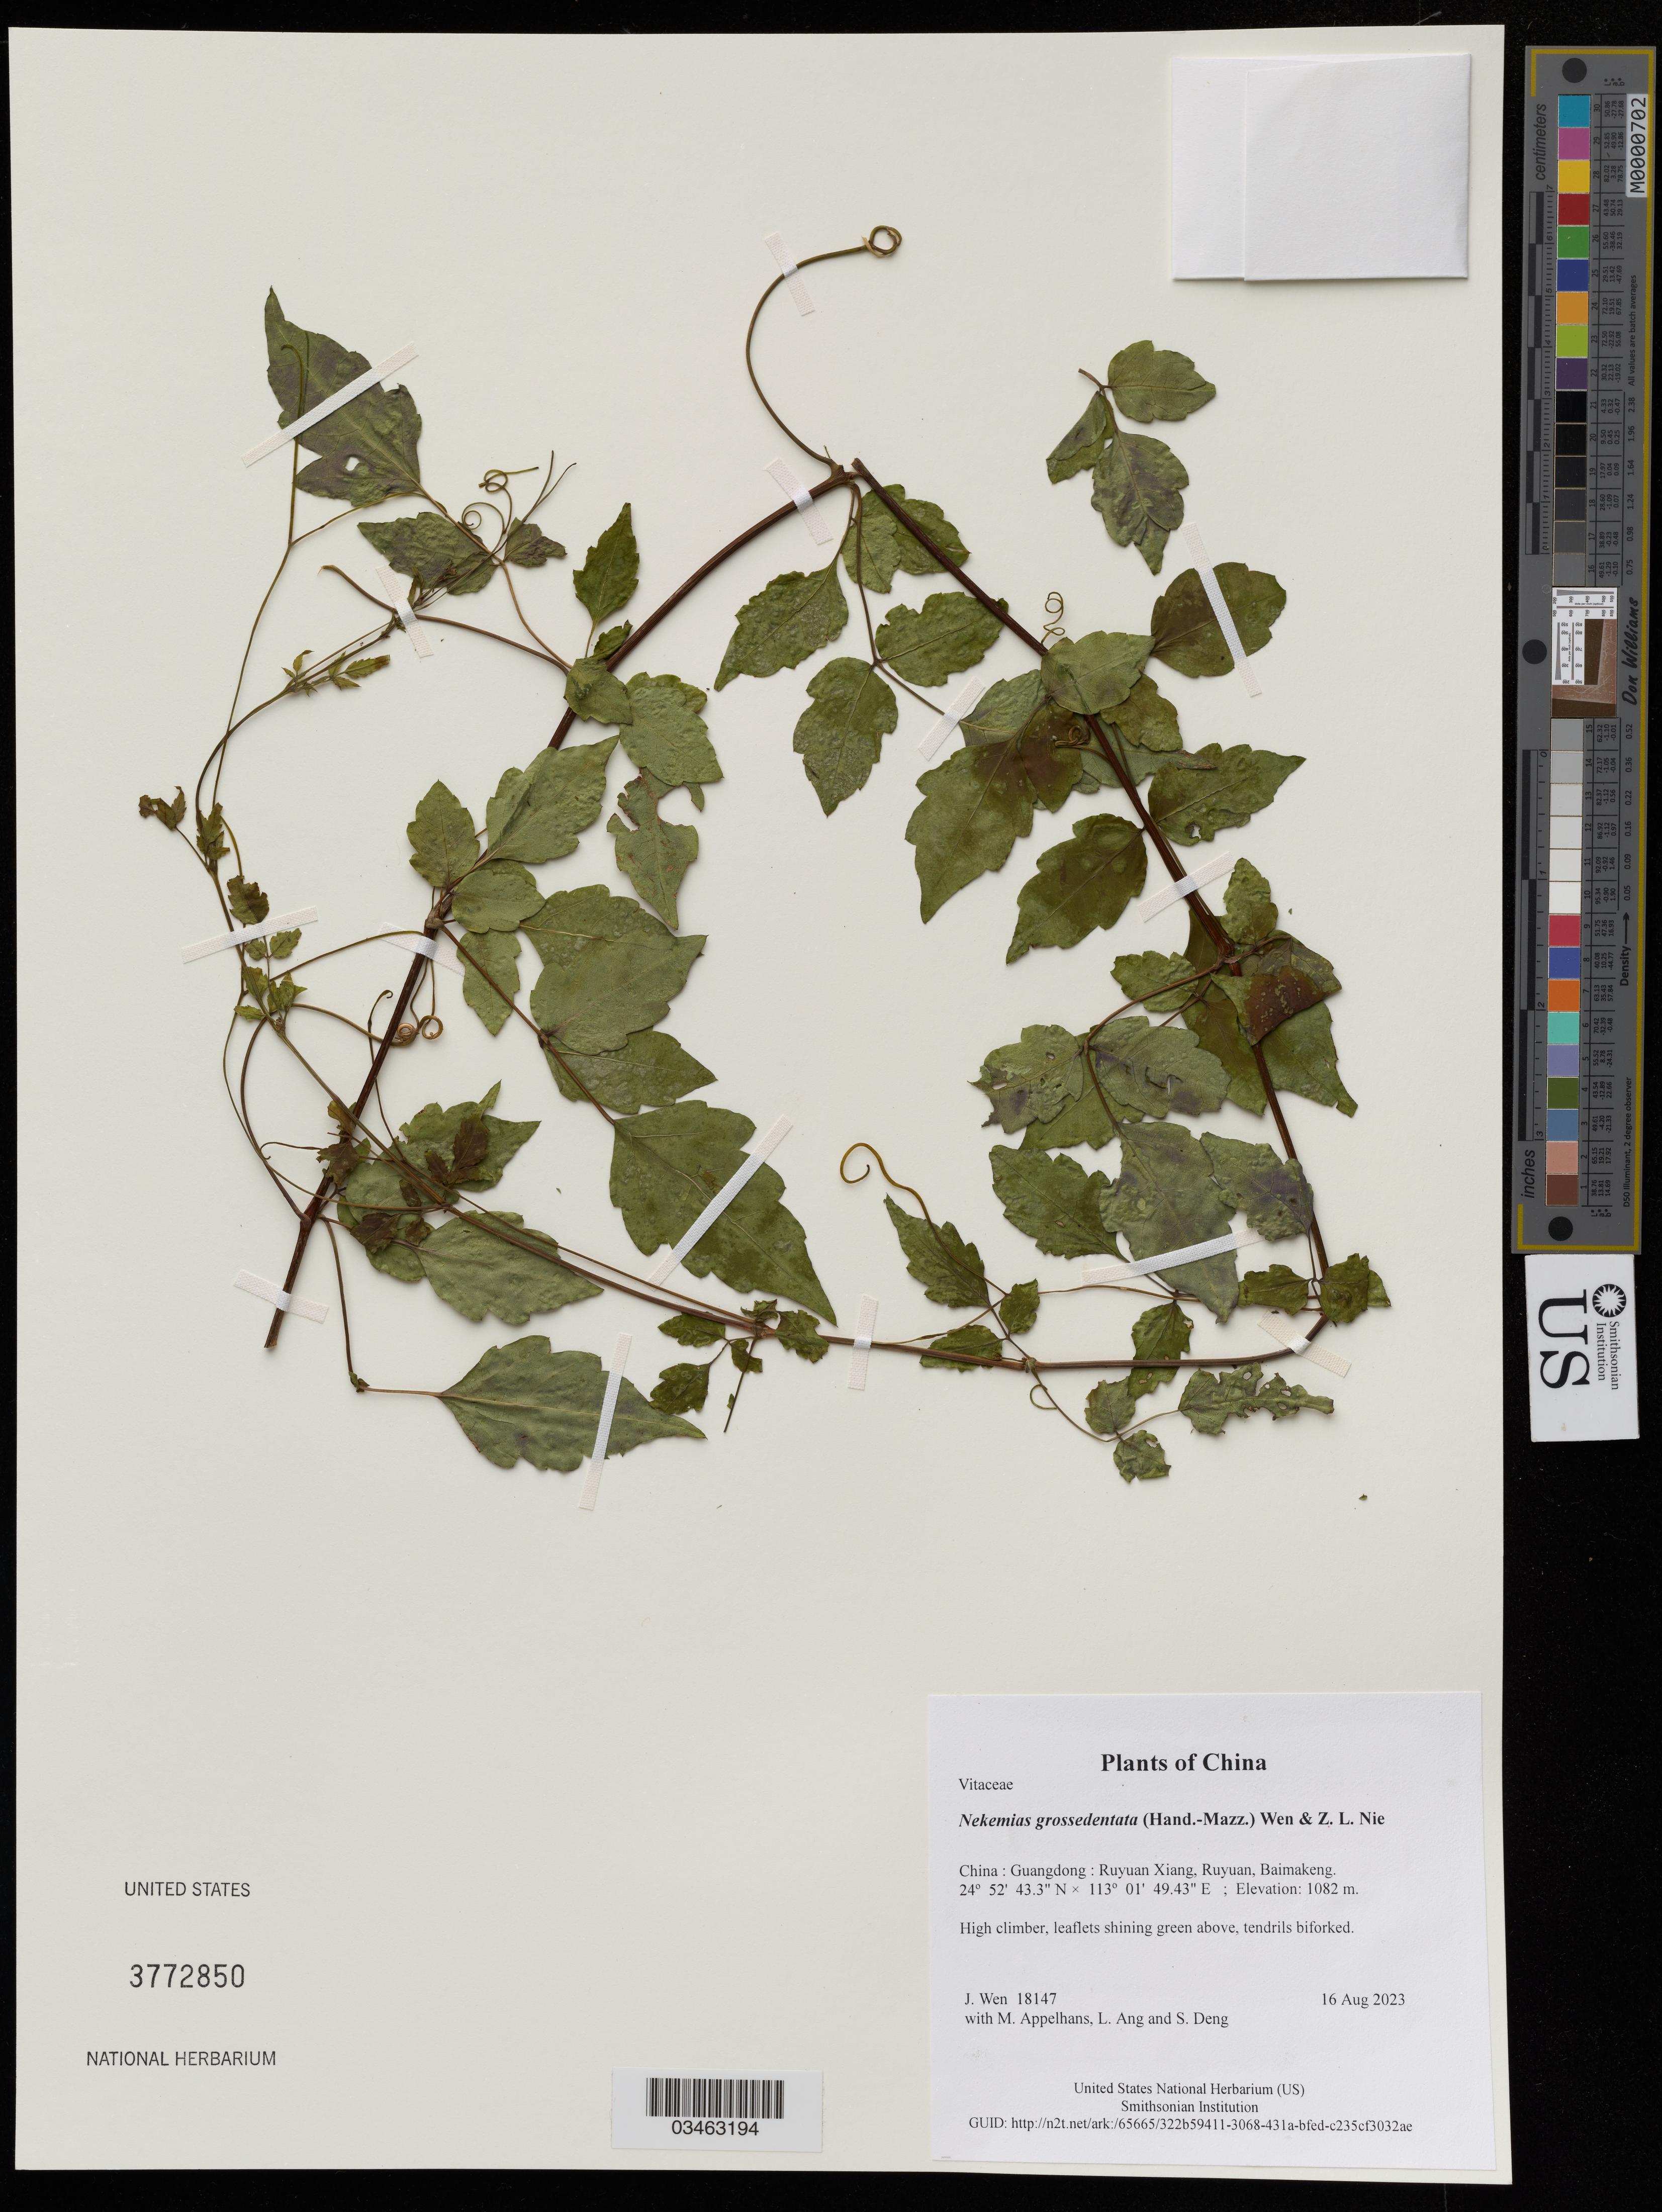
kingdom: Plantae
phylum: Tracheophyta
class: Magnoliopsida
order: Vitales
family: Vitaceae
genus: Nekemias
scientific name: Nekemias grossedentata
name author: (Hand.-Mazz.) J. Wen & Z. L. Nie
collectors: J. Wen, M. Appelhans, L. Ang & S. Deng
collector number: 18147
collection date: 2023-08-16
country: China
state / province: Guangdong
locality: Ruyuan Xiang, Ruyuan, Baimakeng.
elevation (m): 1082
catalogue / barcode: US 3772850